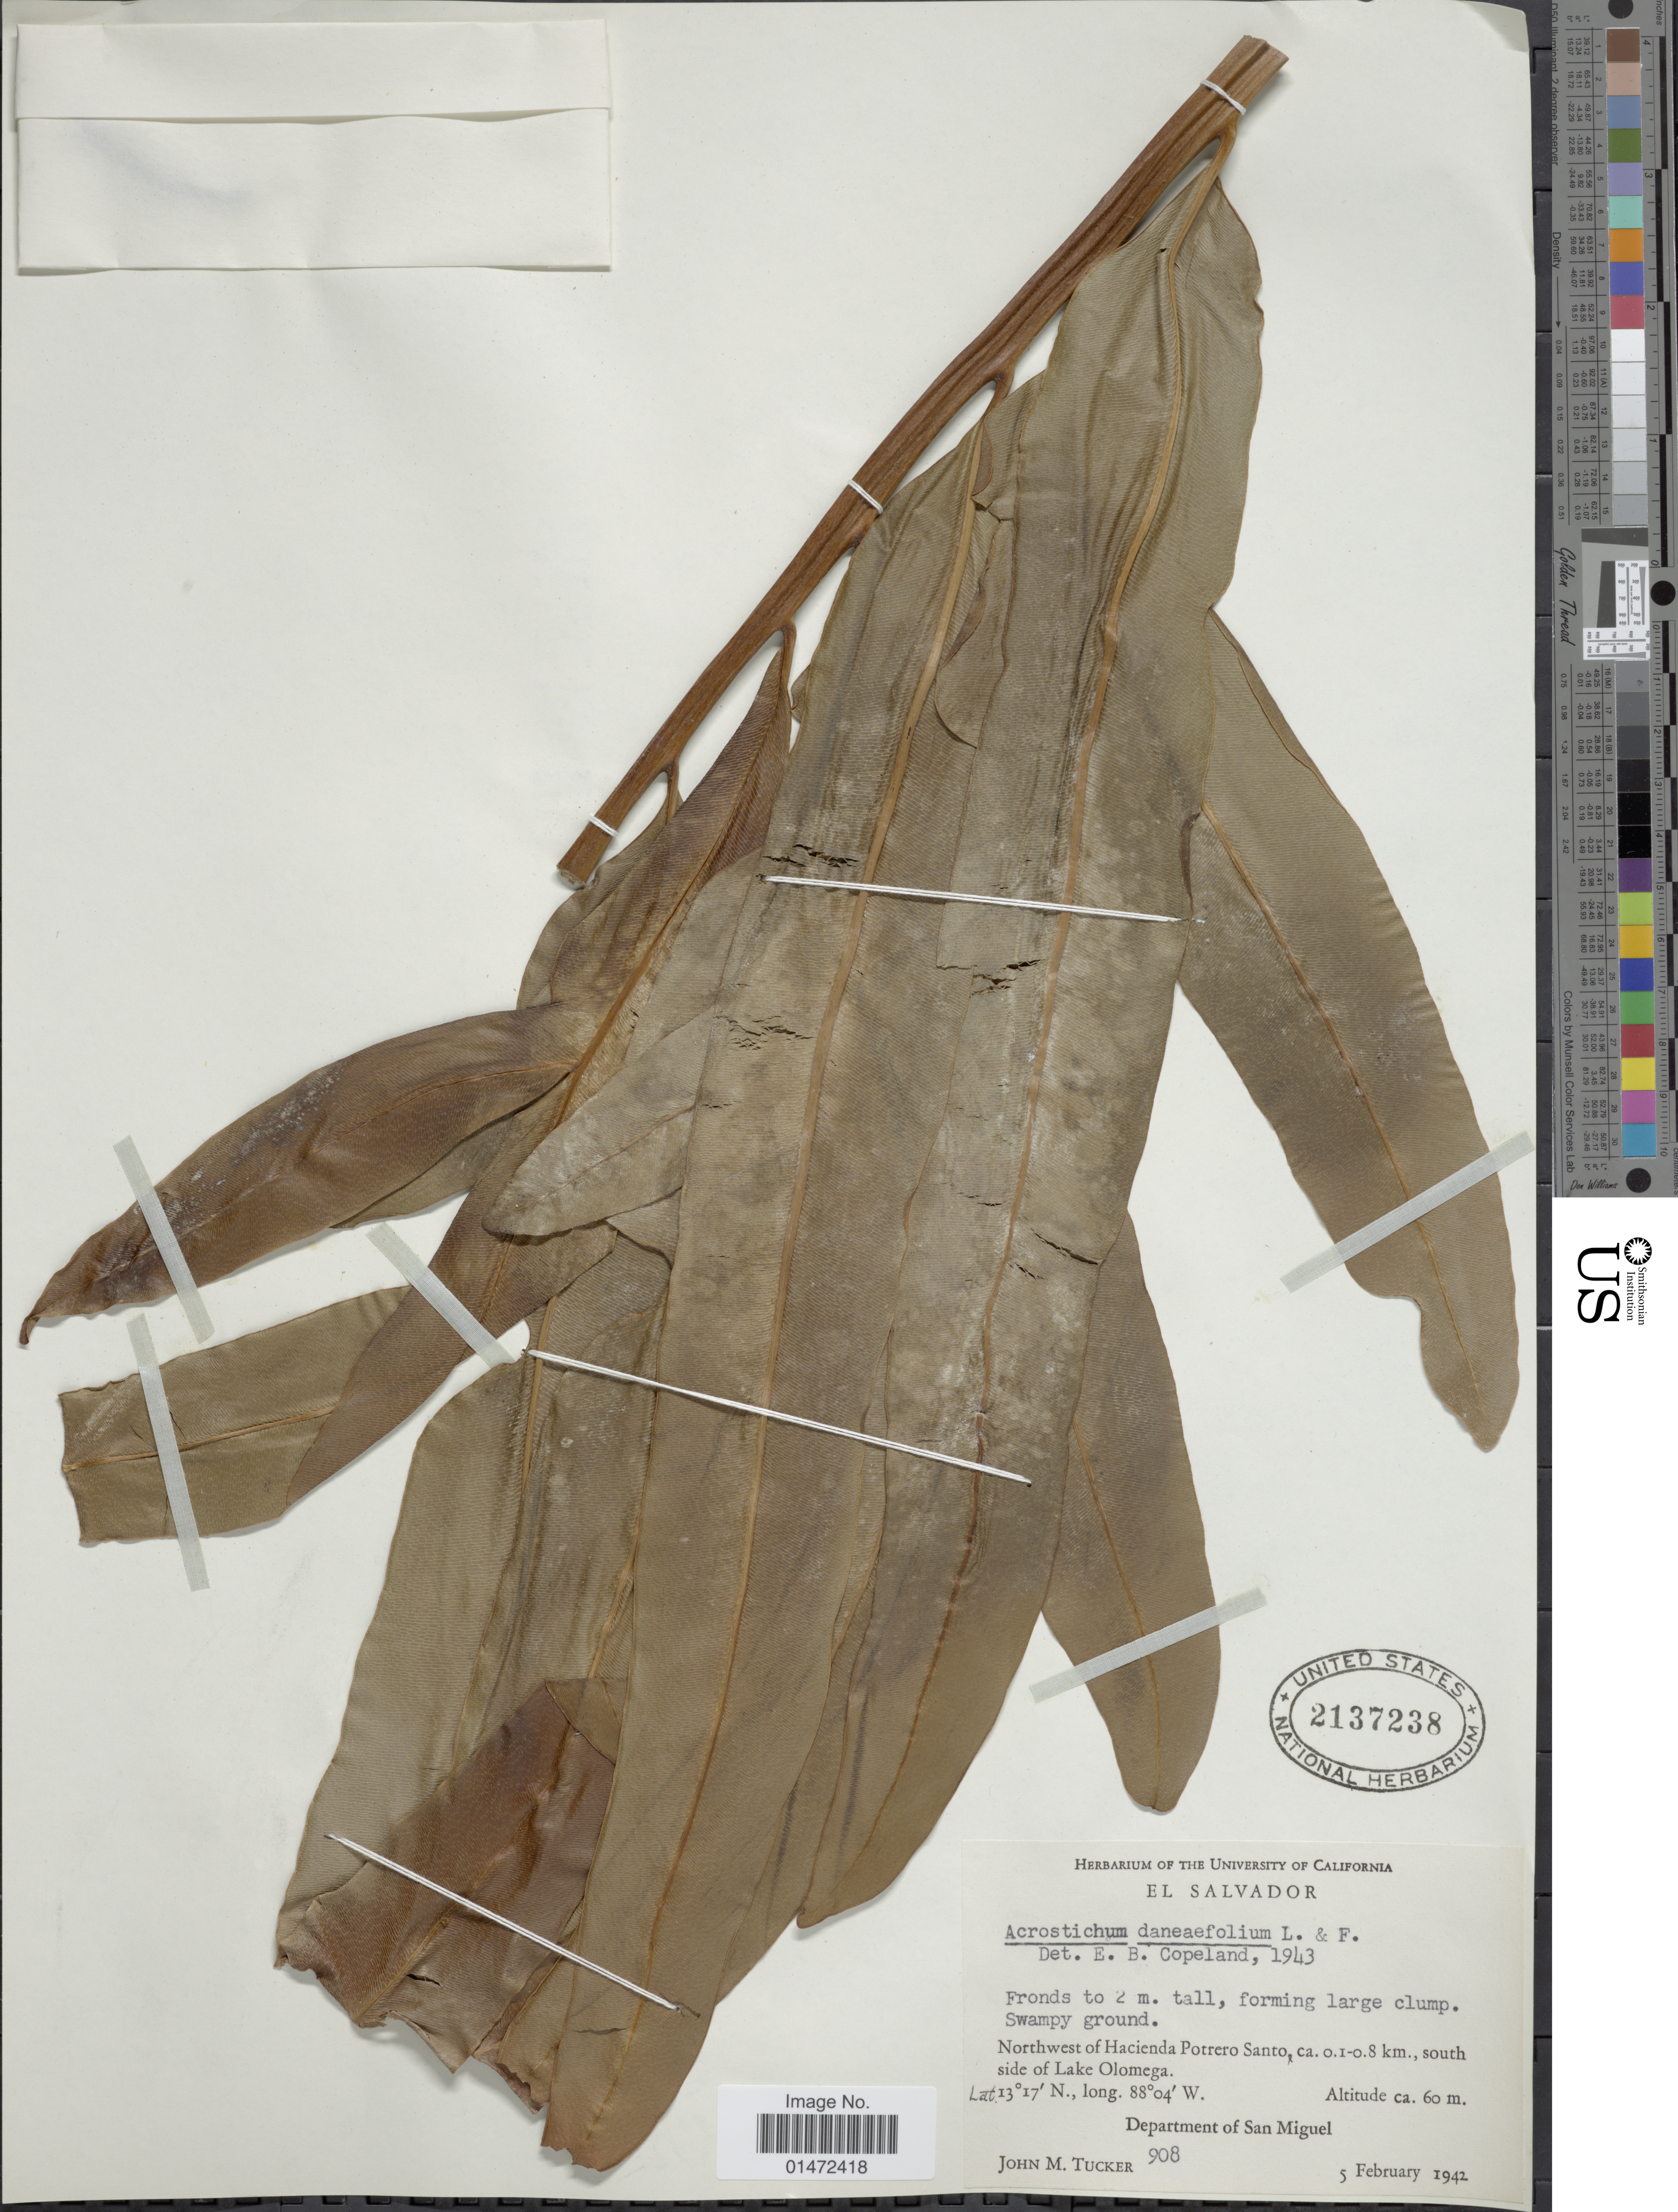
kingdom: Plantae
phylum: Tracheophyta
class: Polypodiopsida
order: Polypodiales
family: Pteridaceae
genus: Acrostichum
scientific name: Acrostichum danaeifolium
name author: Langsd. & Fisch.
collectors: J. M. Tucker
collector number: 908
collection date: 1942-02-05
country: El Salvador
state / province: San Miguel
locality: Northwest of Hacienda Potrero Santo, ca. 0.1-0.8 km., south side of Lake Olomega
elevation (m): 60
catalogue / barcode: US 2137238